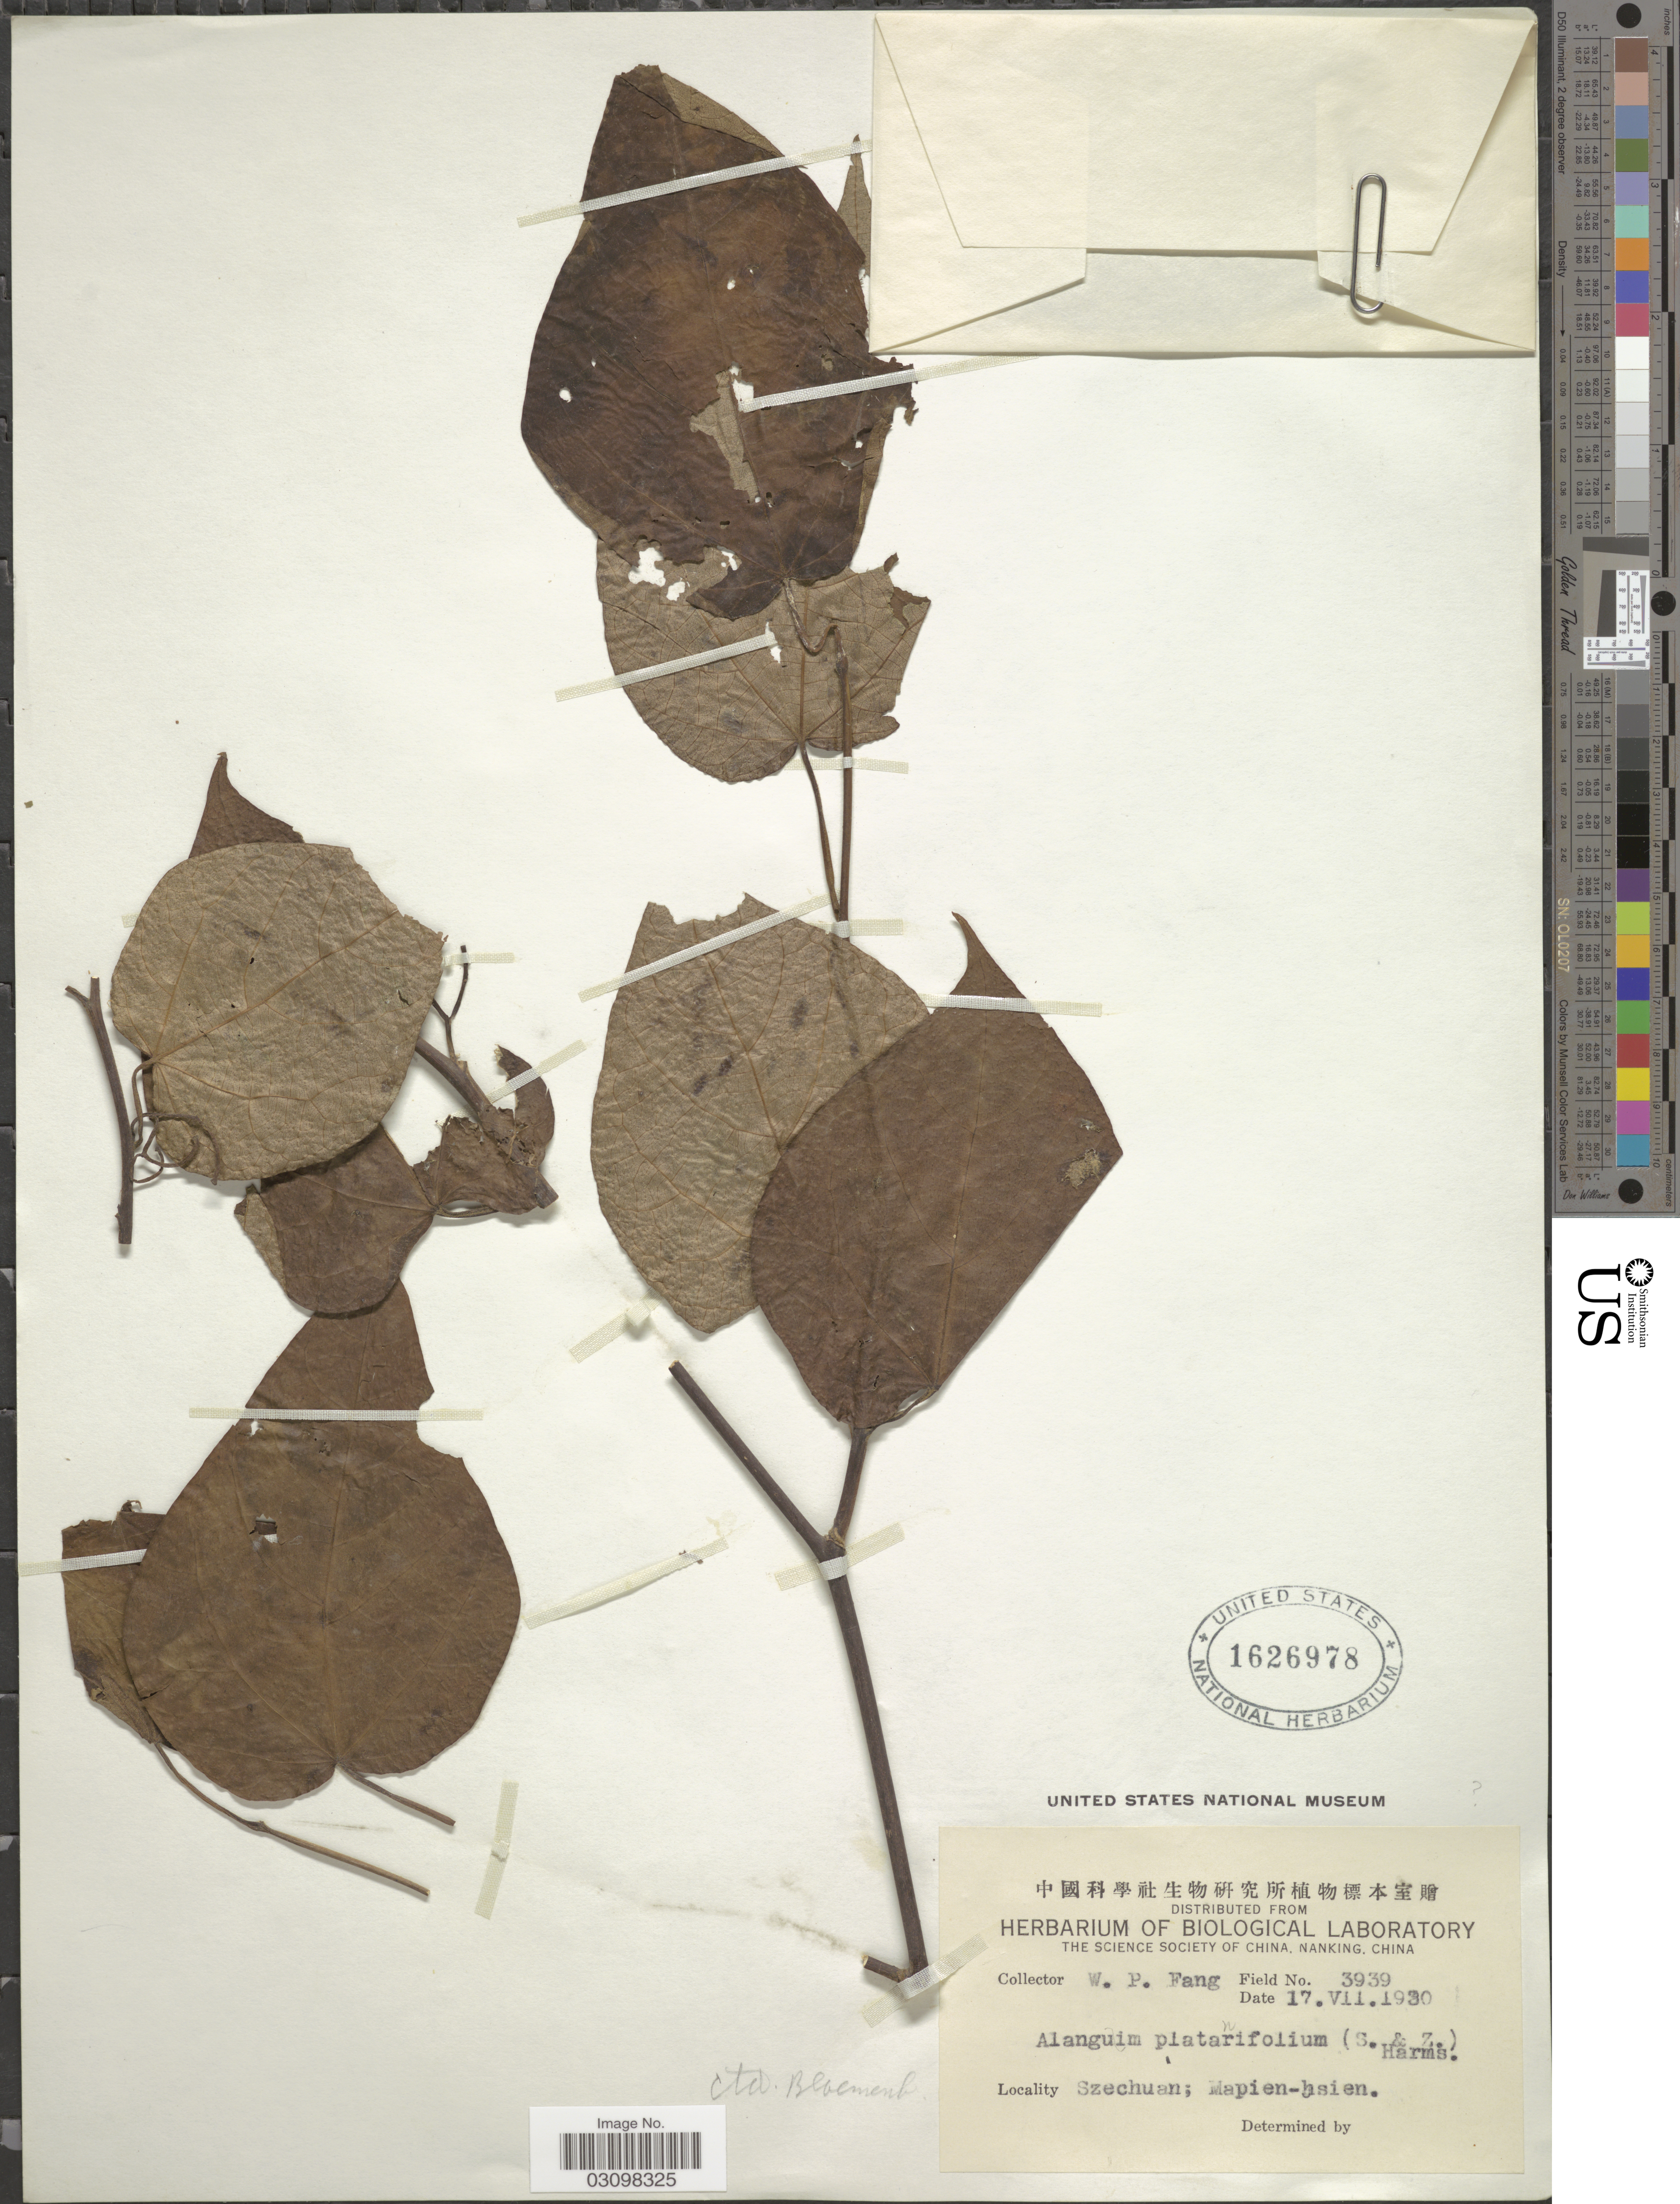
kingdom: Plantae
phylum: Tracheophyta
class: Magnoliopsida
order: Cornales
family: Cornaceae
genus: Alangium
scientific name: Alangium platanifolium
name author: (Siebold & Zucc.) Harms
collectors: W. P. Fang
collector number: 3939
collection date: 1930-07-17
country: China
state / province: Sichuan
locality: Szechuan; Mapien-hsien.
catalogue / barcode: US 1626978